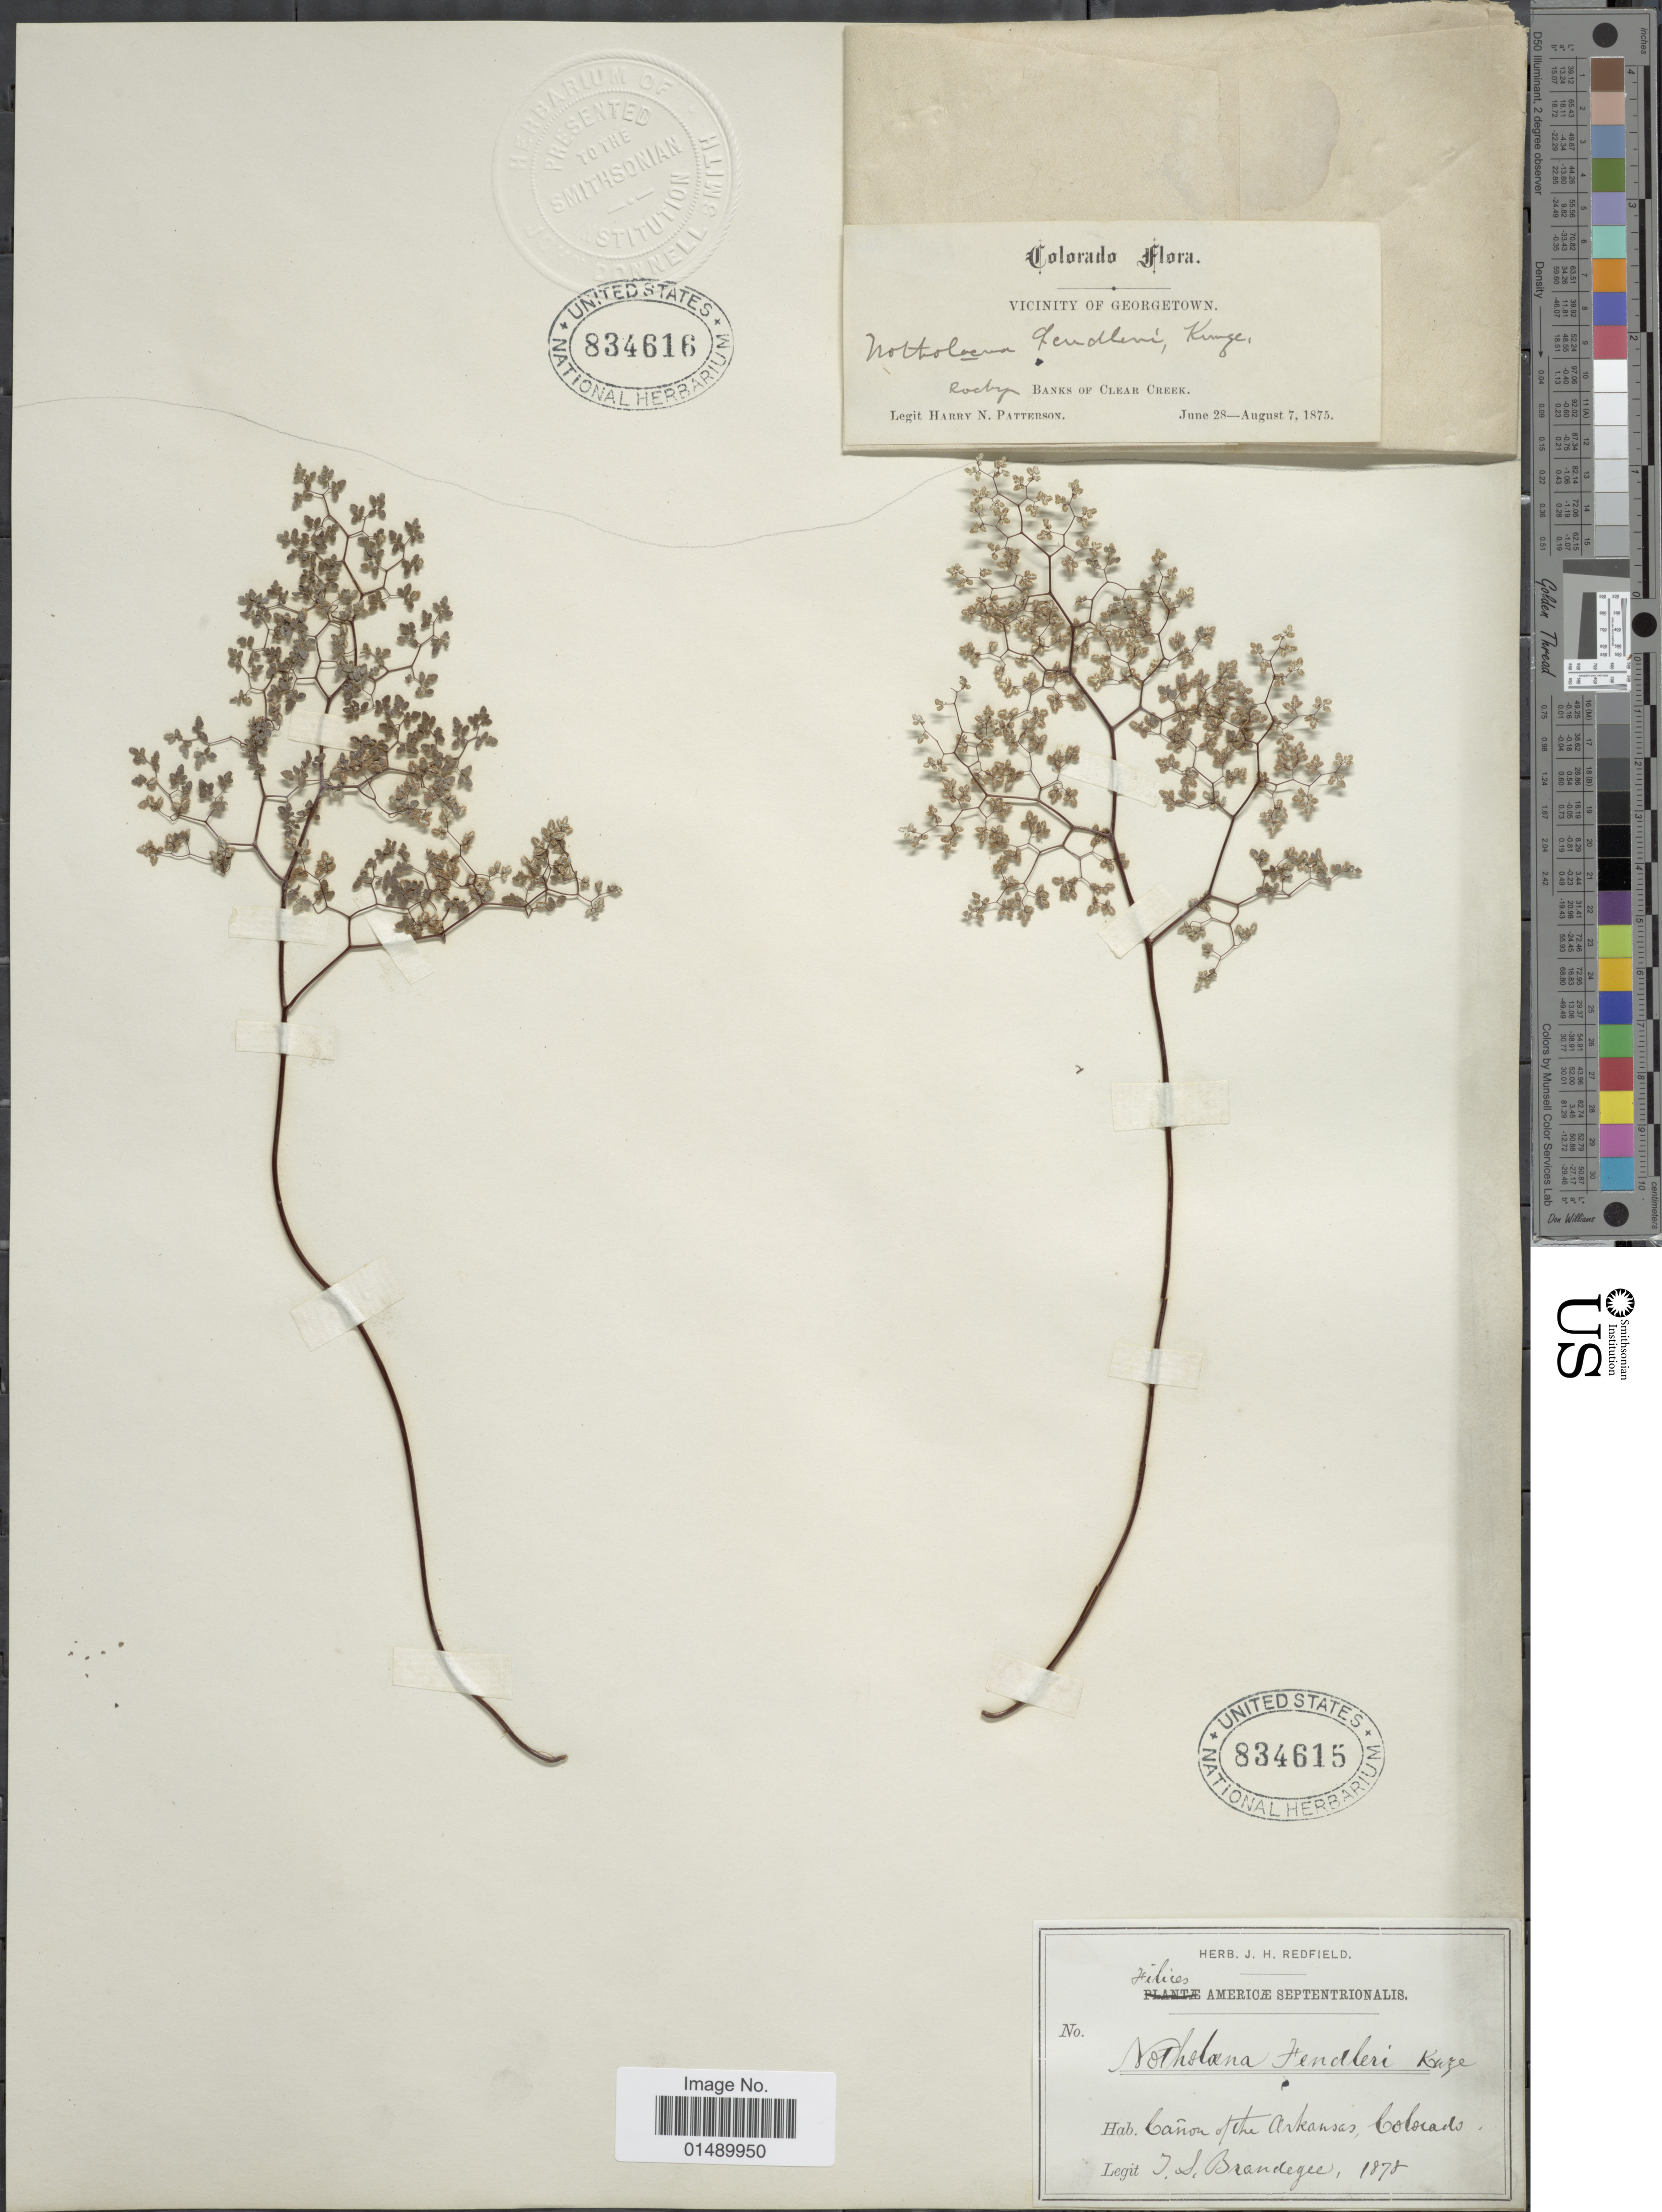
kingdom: Plantae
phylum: Tracheophyta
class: Polypodiopsida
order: Polypodiales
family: Pteridaceae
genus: Argyrochosma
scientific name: Argyrochosma fendleri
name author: (Kunze) Windham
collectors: J. S. Brandegee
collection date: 1878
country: United States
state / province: Colorado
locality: Colorado, Canon of the Arkansas.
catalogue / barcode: US 834615